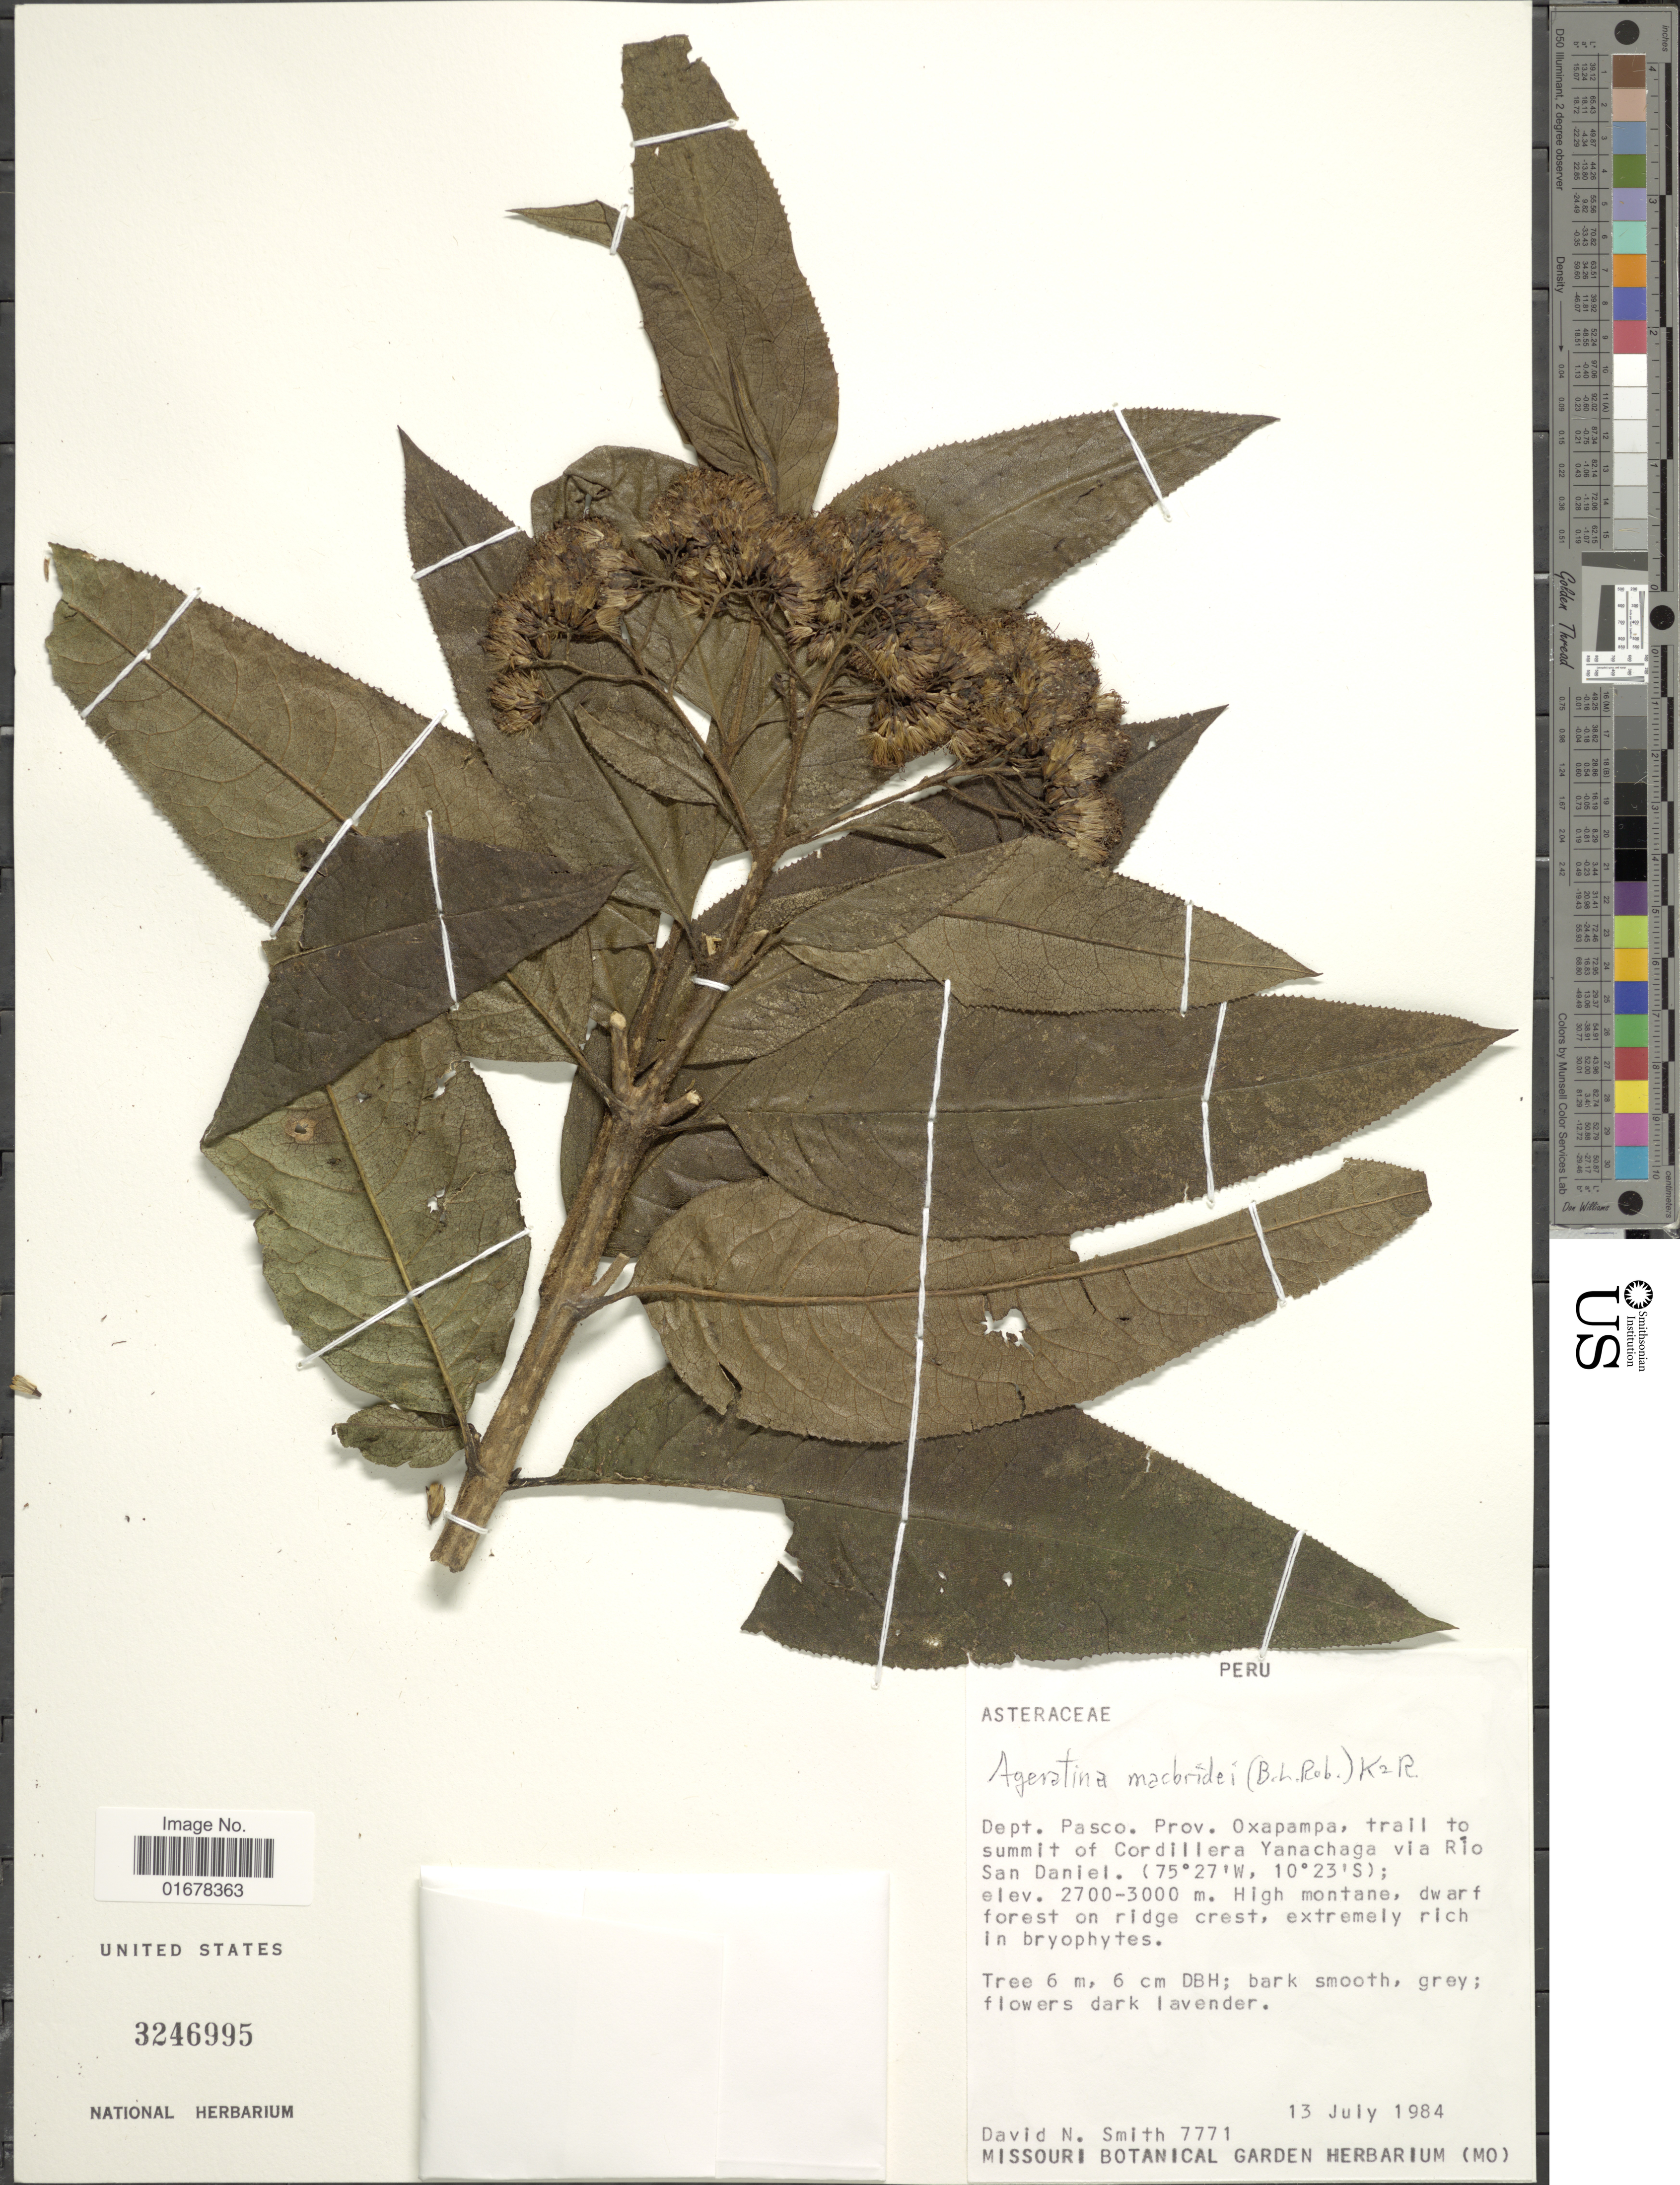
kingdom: Plantae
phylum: Tracheophyta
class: Magnoliopsida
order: Asterales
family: Asteraceae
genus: Ageratina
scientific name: Ageratina macbridei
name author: (B.L. Rob.) R.M. King & H. Rob.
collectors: D. Smith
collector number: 771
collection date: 1984-07-13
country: Peru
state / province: Pasco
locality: Dept. Pasco, Prov. Oxapampa, trail to summit of Cordillera Yanachag via Rio San Daniel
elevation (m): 2700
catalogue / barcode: US 3246995